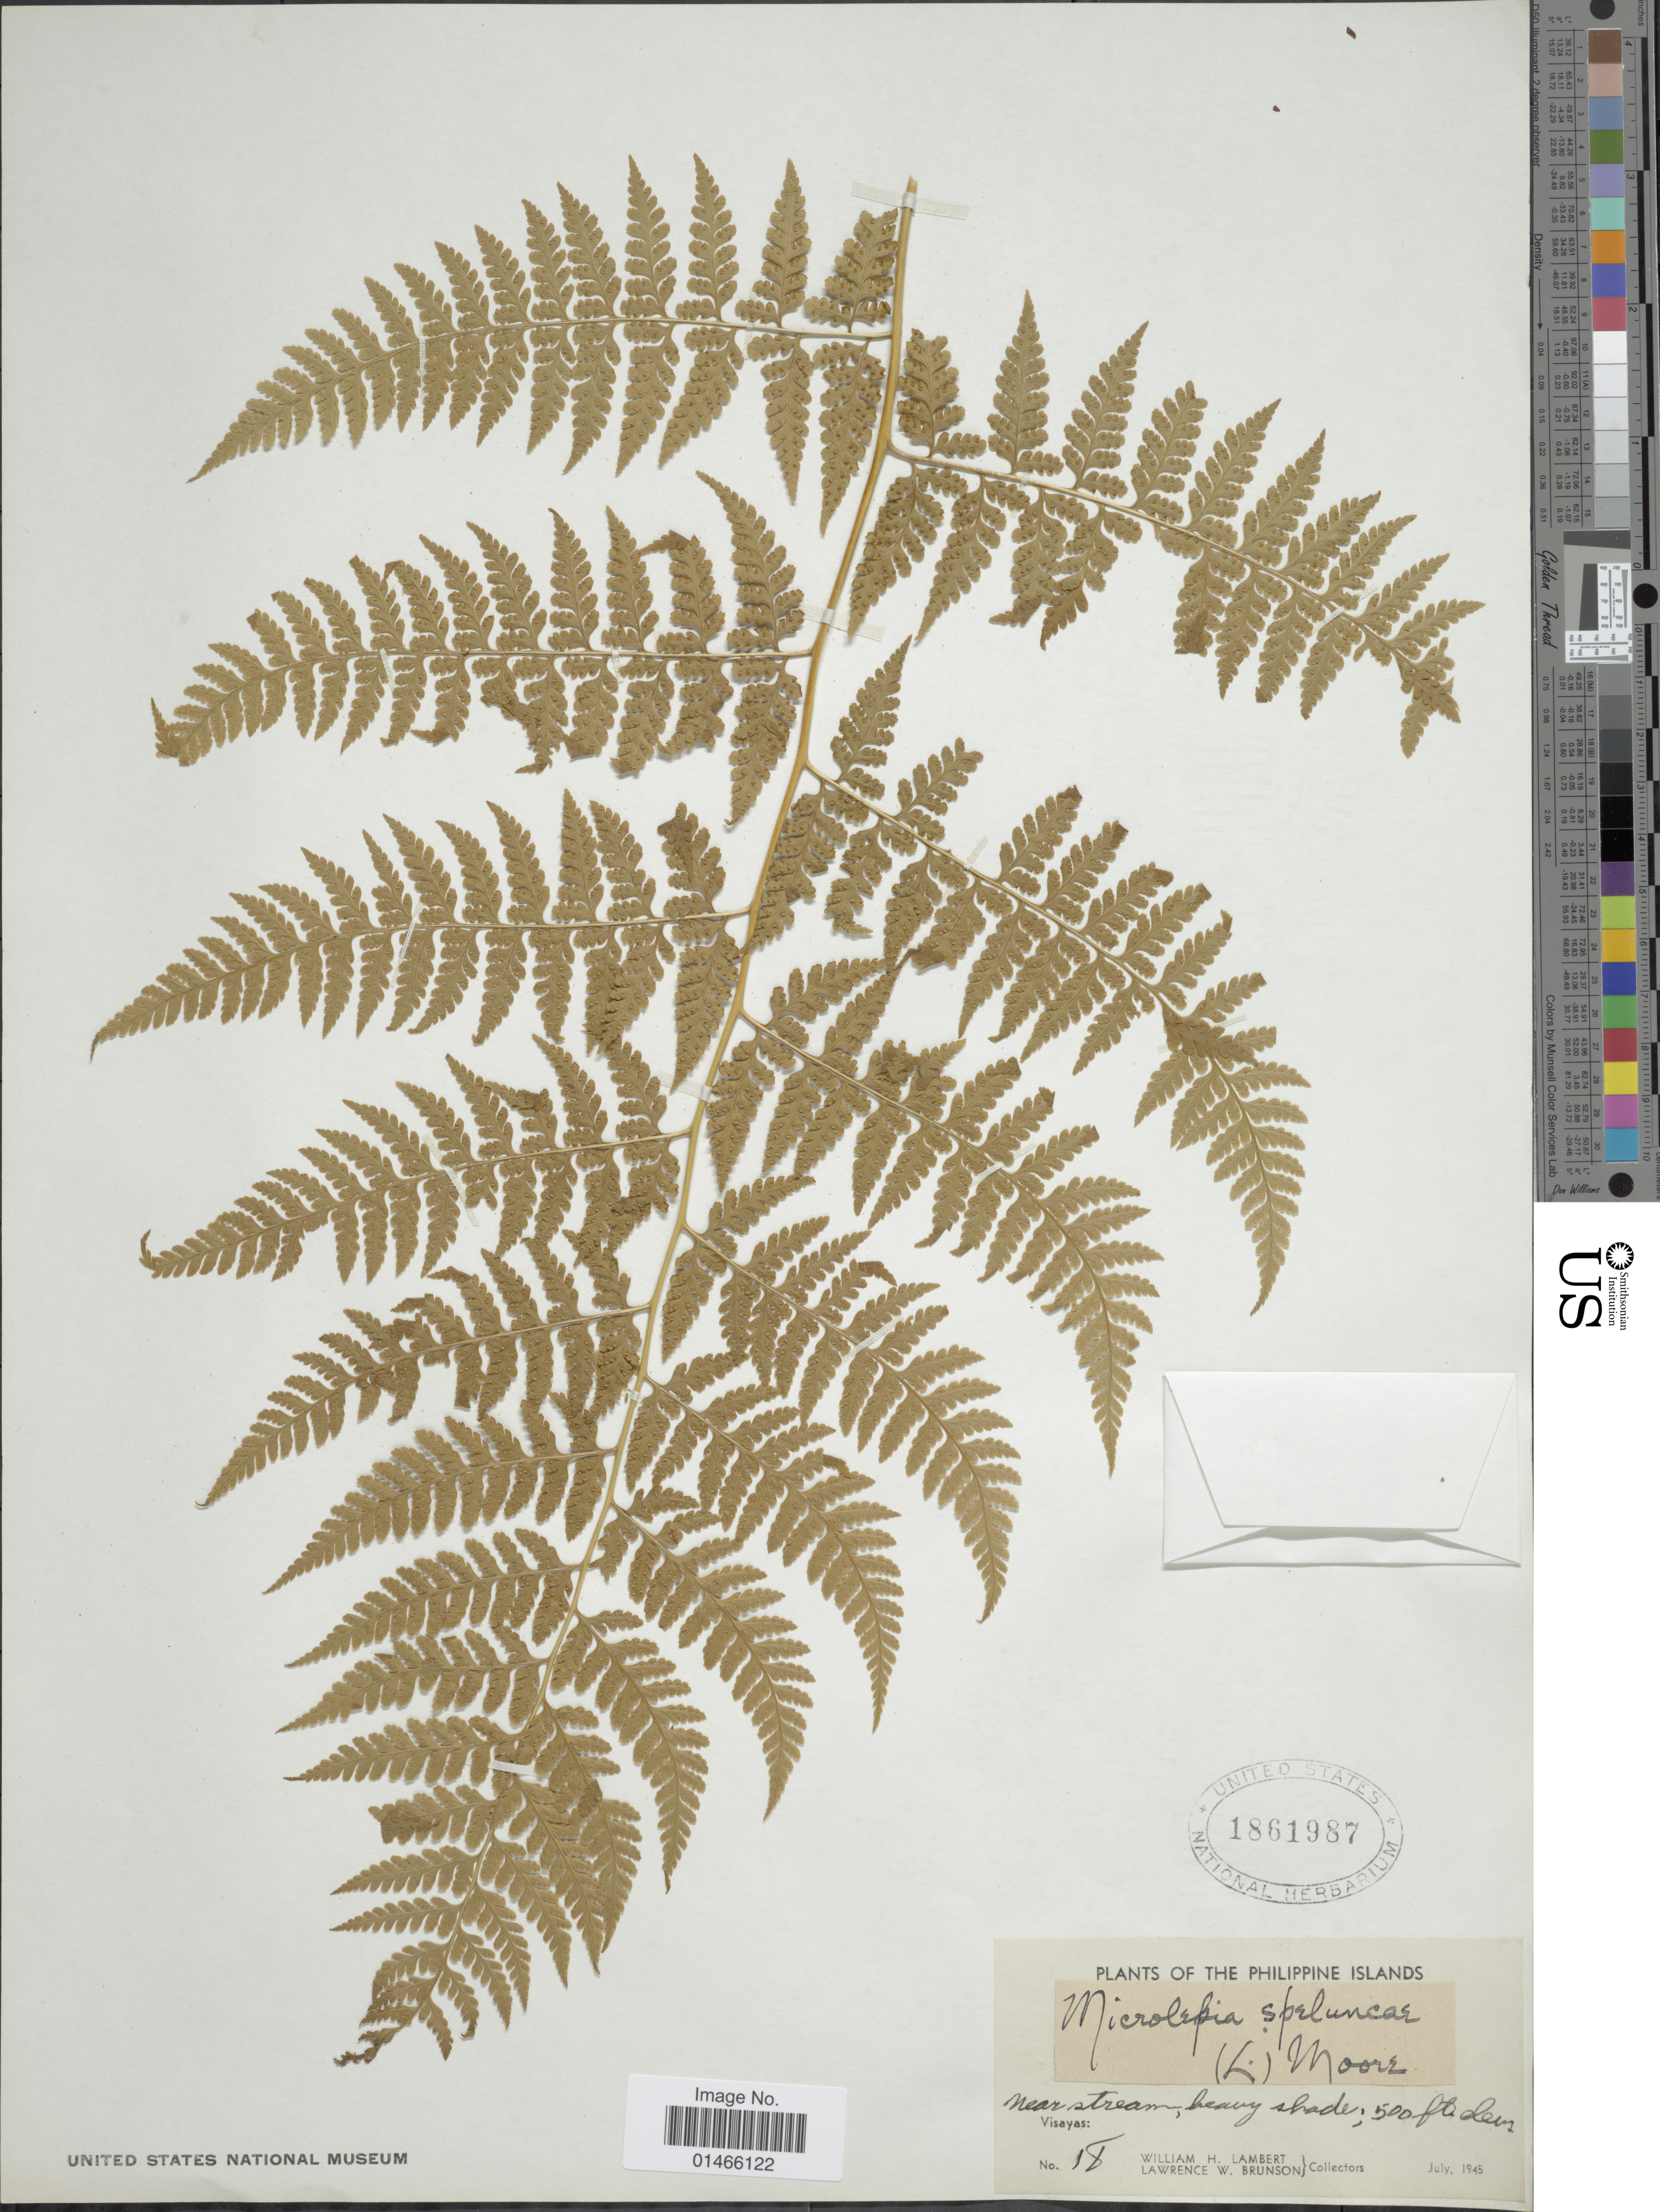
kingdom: Plantae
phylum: Tracheophyta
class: Polypodiopsida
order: Polypodiales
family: Dennstaedtiaceae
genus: Microlepia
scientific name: Microlepia speluncae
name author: (L.) T. Moore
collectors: W. Lambert & L. Brunson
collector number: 18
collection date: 1945-07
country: Philippines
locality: Visayas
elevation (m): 152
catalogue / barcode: US 1861987